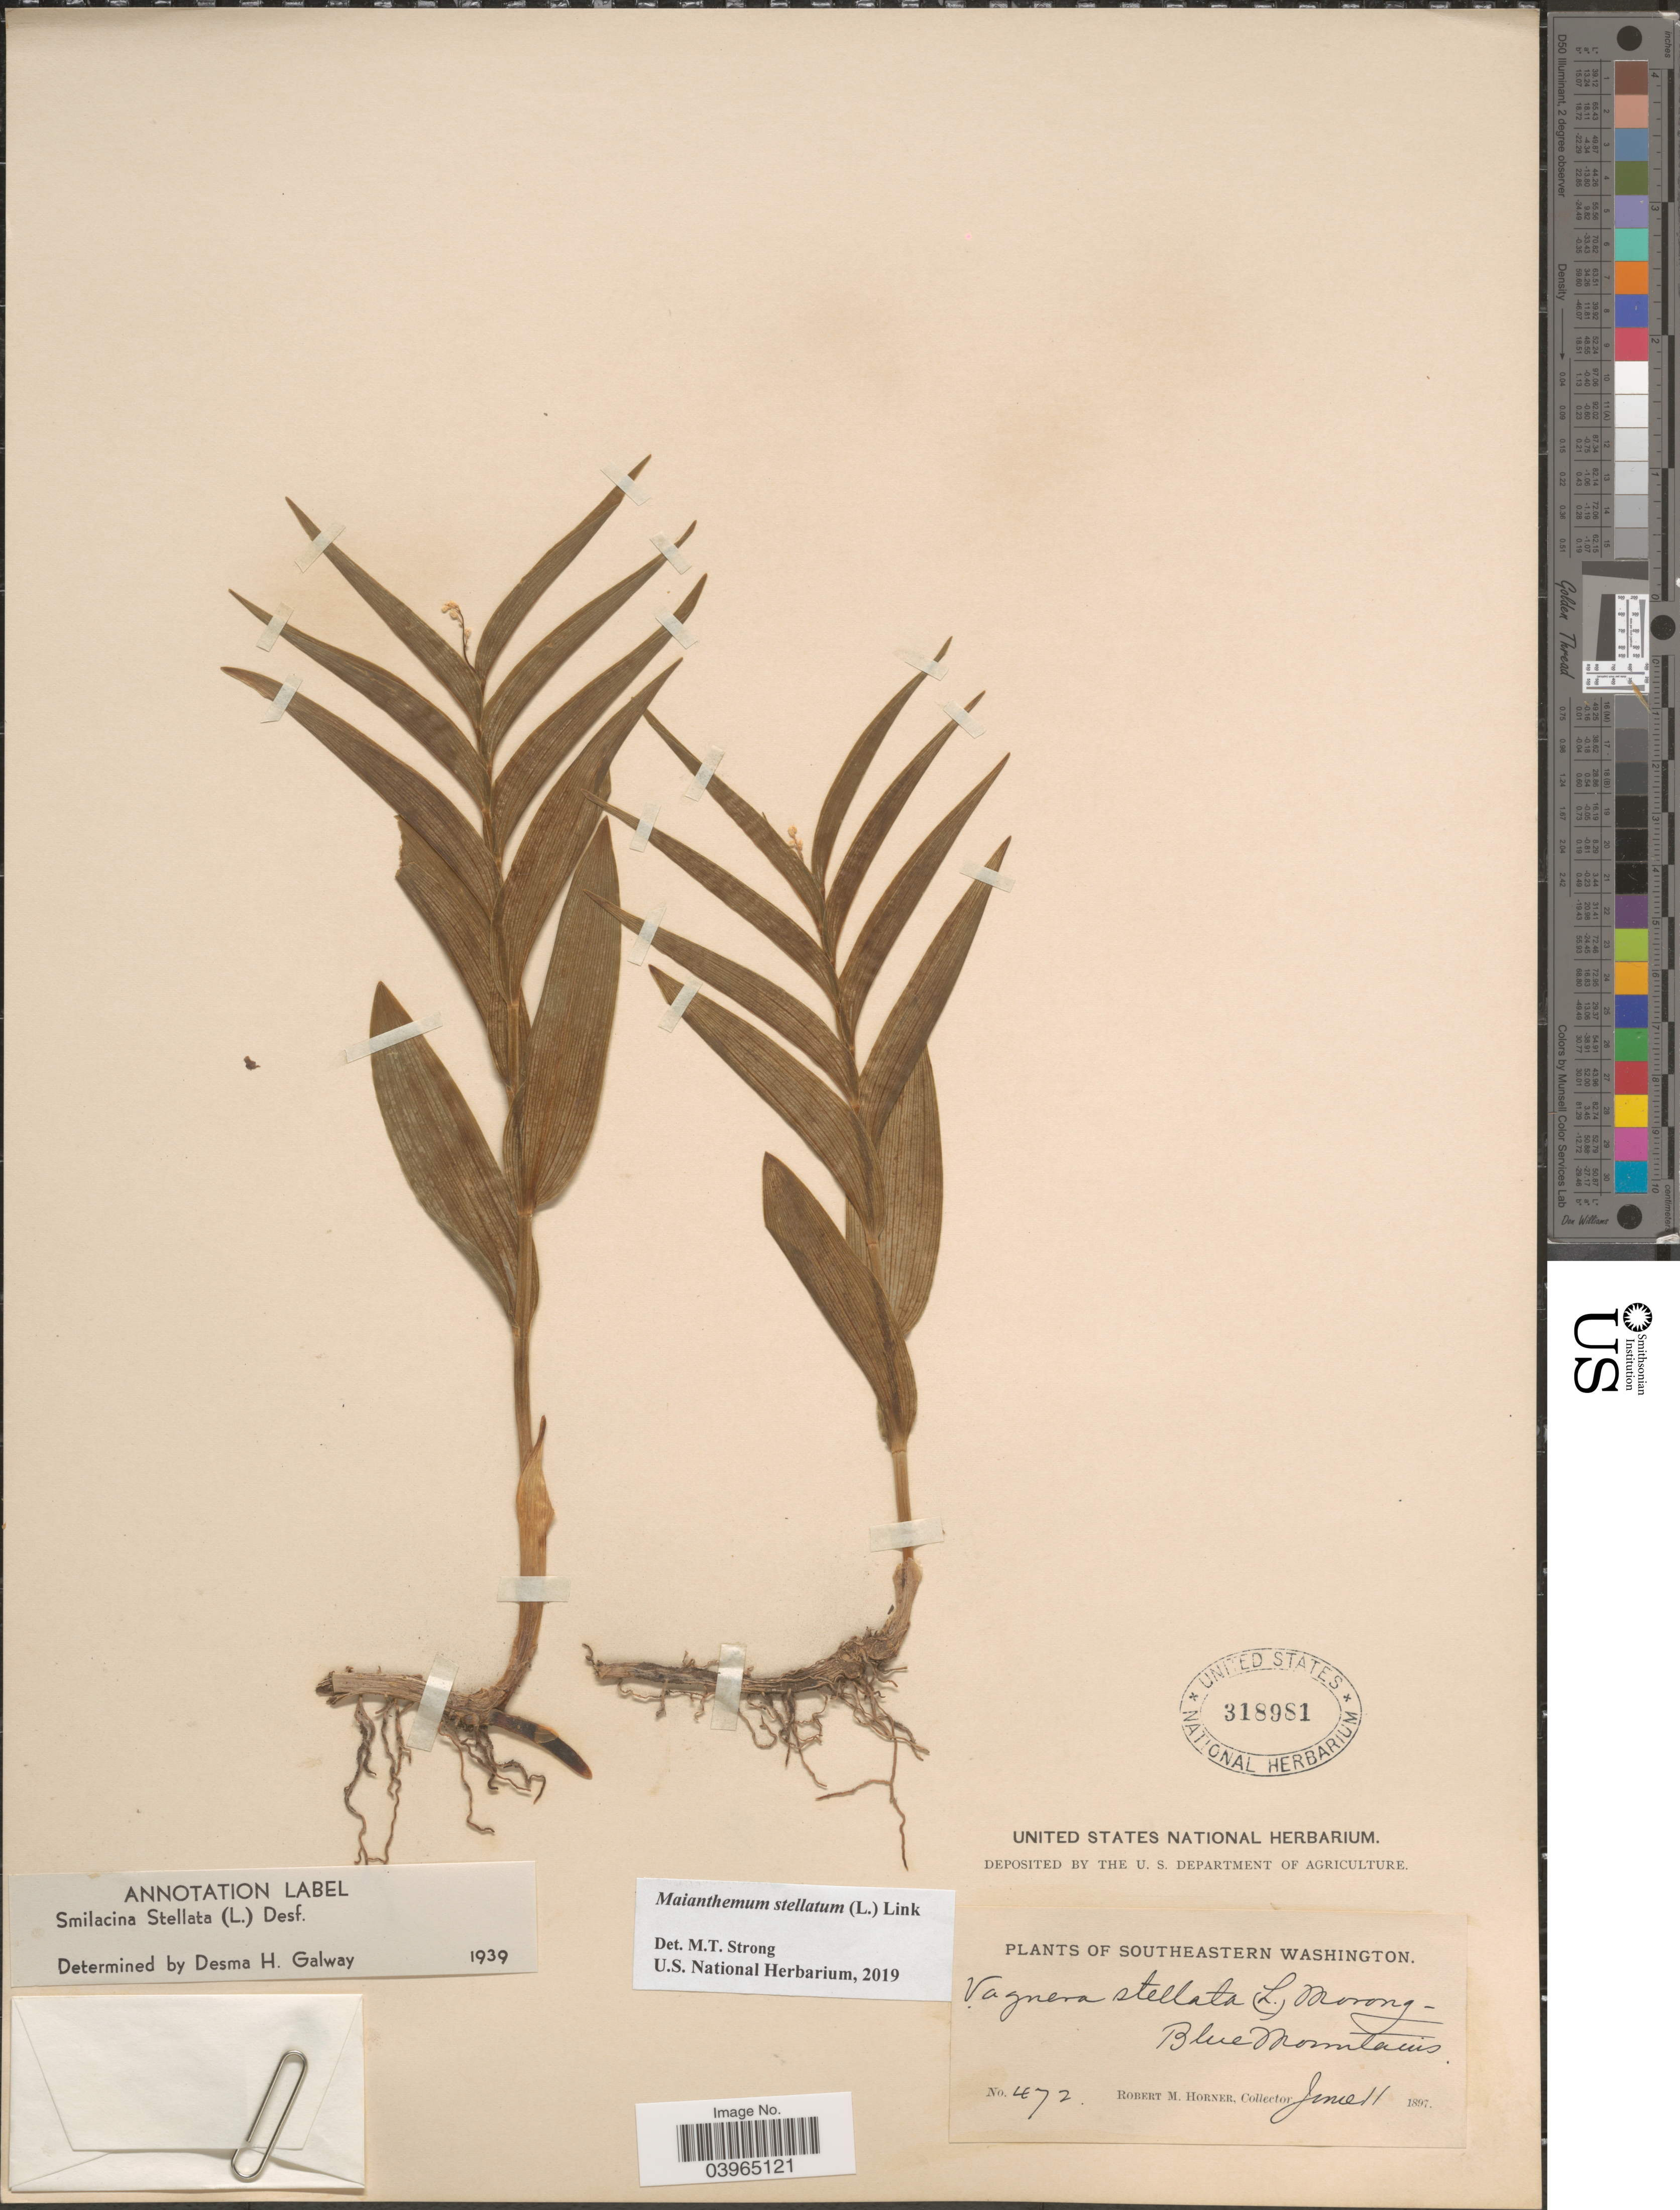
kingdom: Plantae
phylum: Tracheophyta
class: Liliopsida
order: Asparagales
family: Asparagaceae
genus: Maianthemum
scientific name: Maianthemum stellatum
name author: (L.) Link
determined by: Strong, Mark T., (BOT), Smithsonian Institution - National Museum of Natural History (UNITED STATES)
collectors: R. Horner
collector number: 472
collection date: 1897-06-11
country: United States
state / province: Washington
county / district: Clallam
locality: Southeastern Washington. Blue Mountains.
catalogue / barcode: US 318981